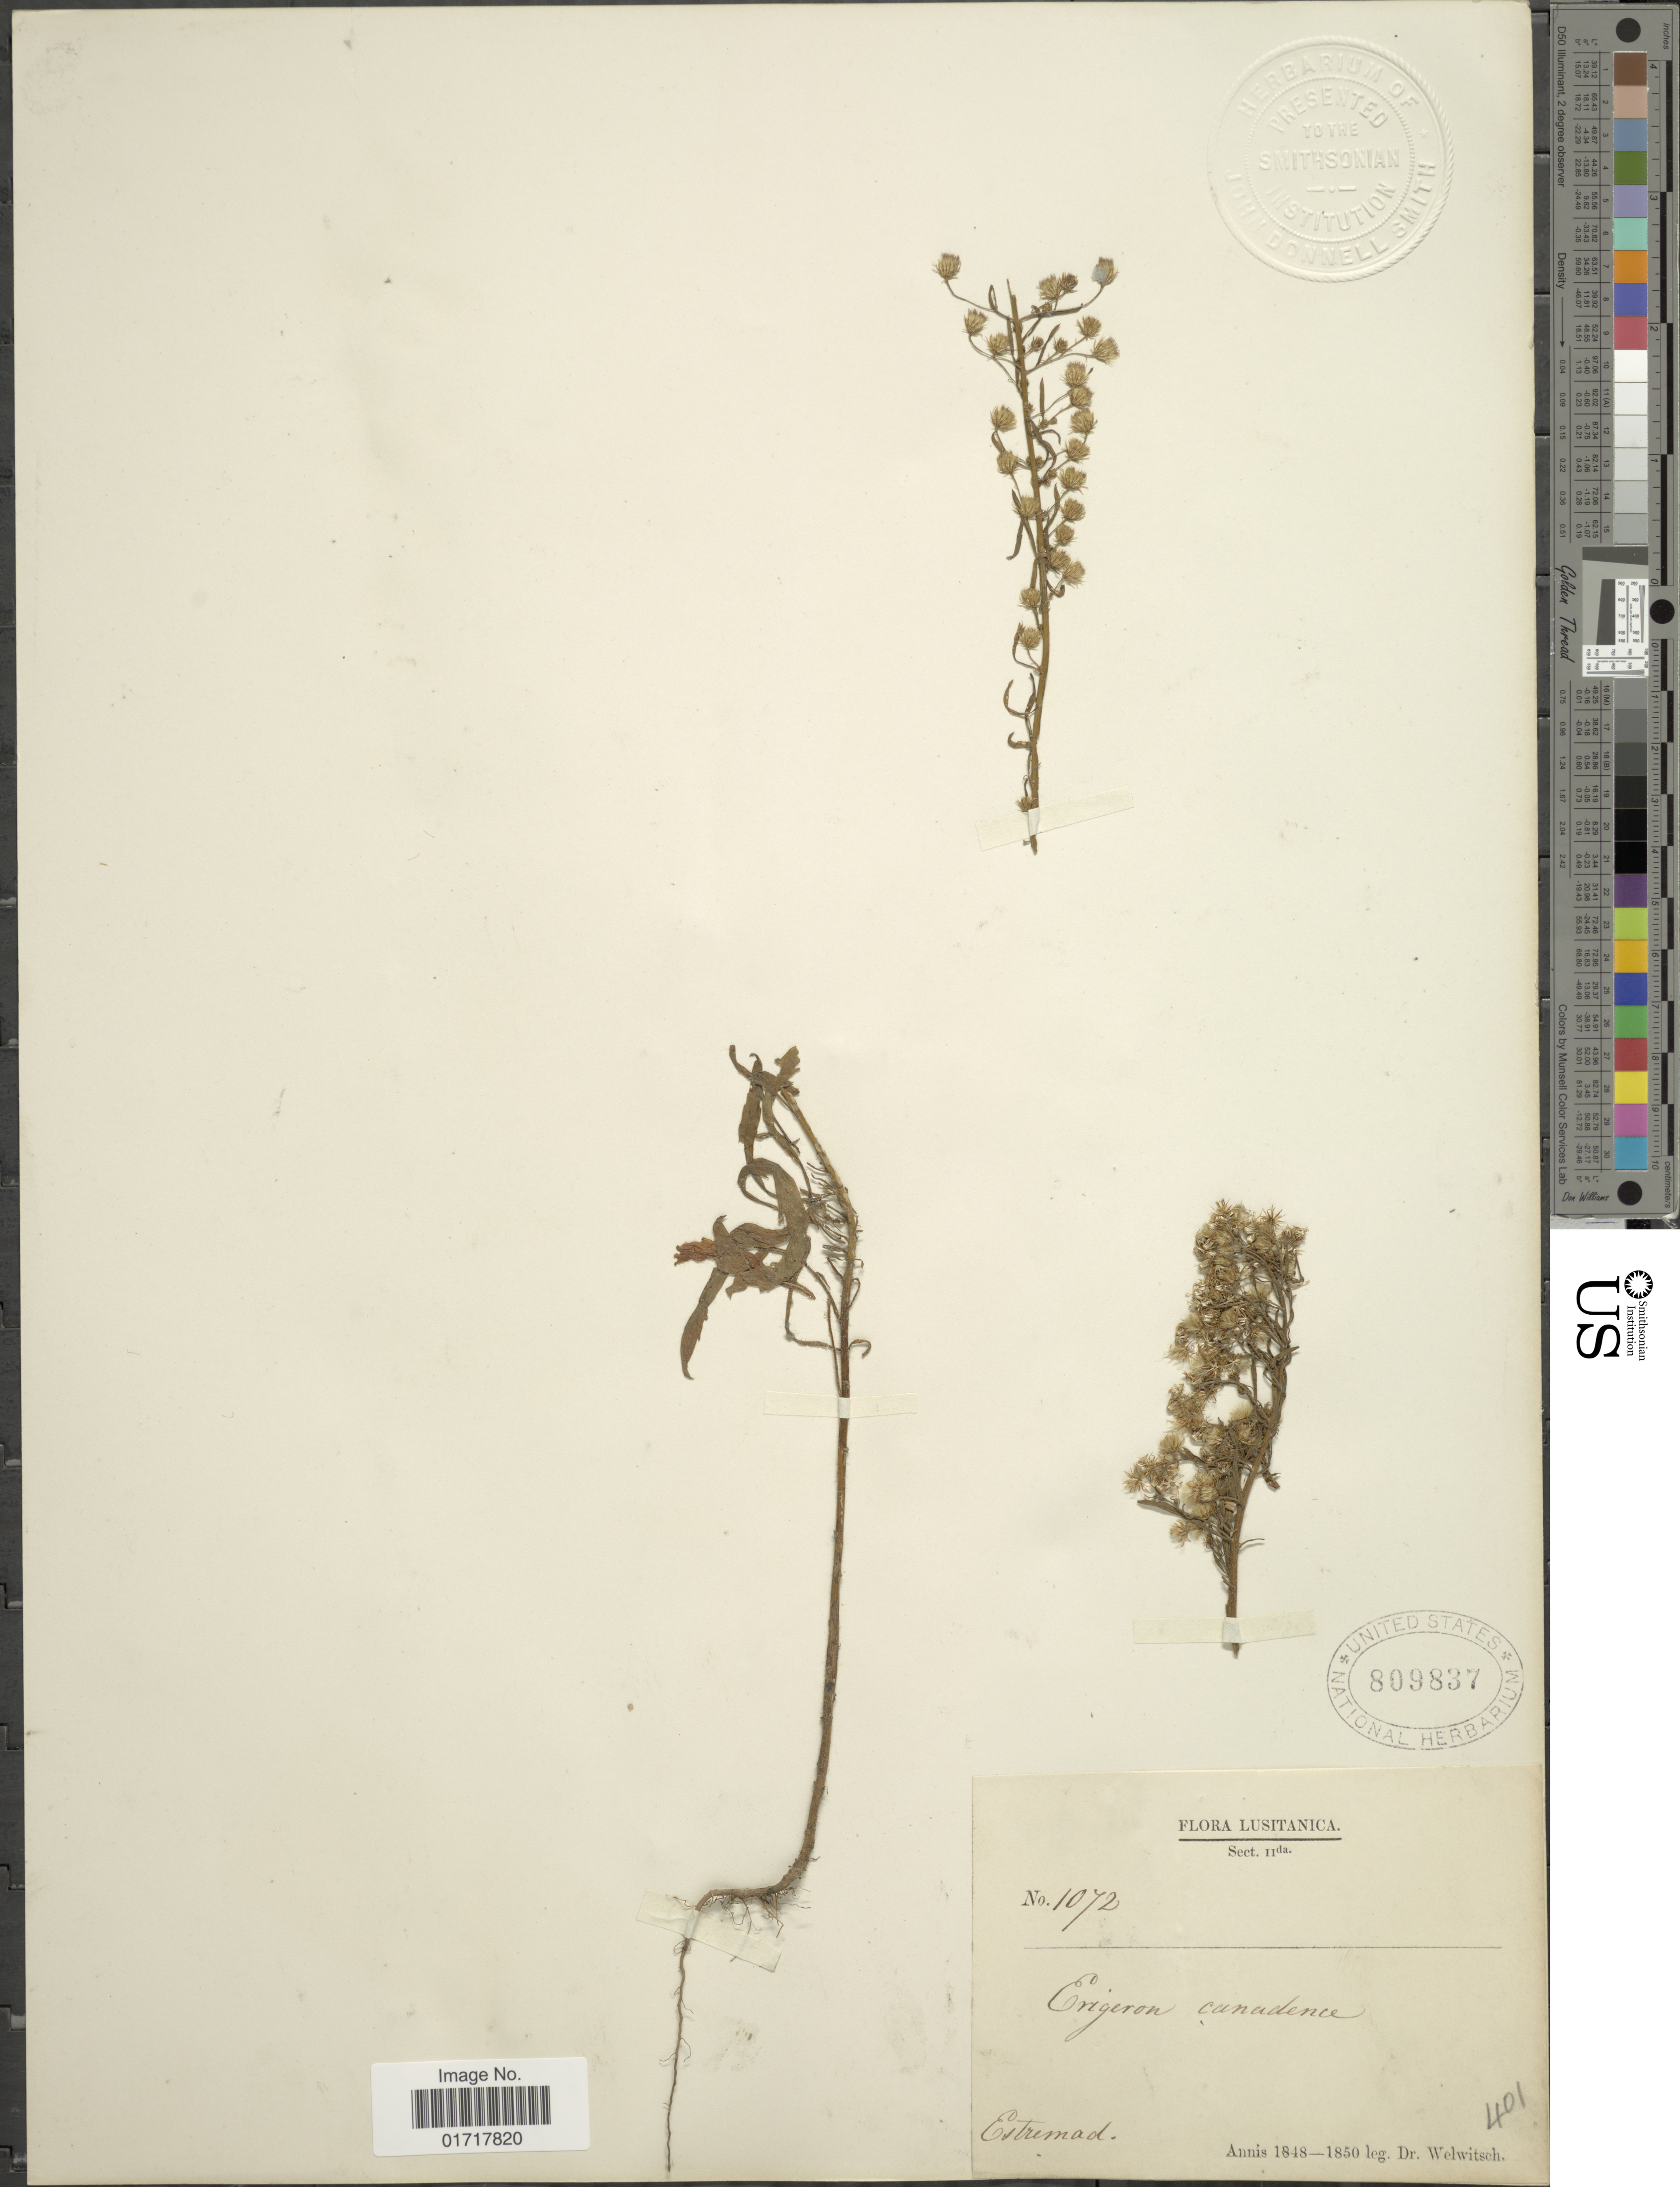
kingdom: Plantae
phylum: Tracheophyta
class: Magnoliopsida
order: Asterales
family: Asteraceae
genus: Conyza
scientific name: Conyza canadensis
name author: (L.) Cronq.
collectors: -. Welwitsch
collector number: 1072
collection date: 1848/1850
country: Portugal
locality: Lusitanica. Estremad.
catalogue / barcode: US 809837